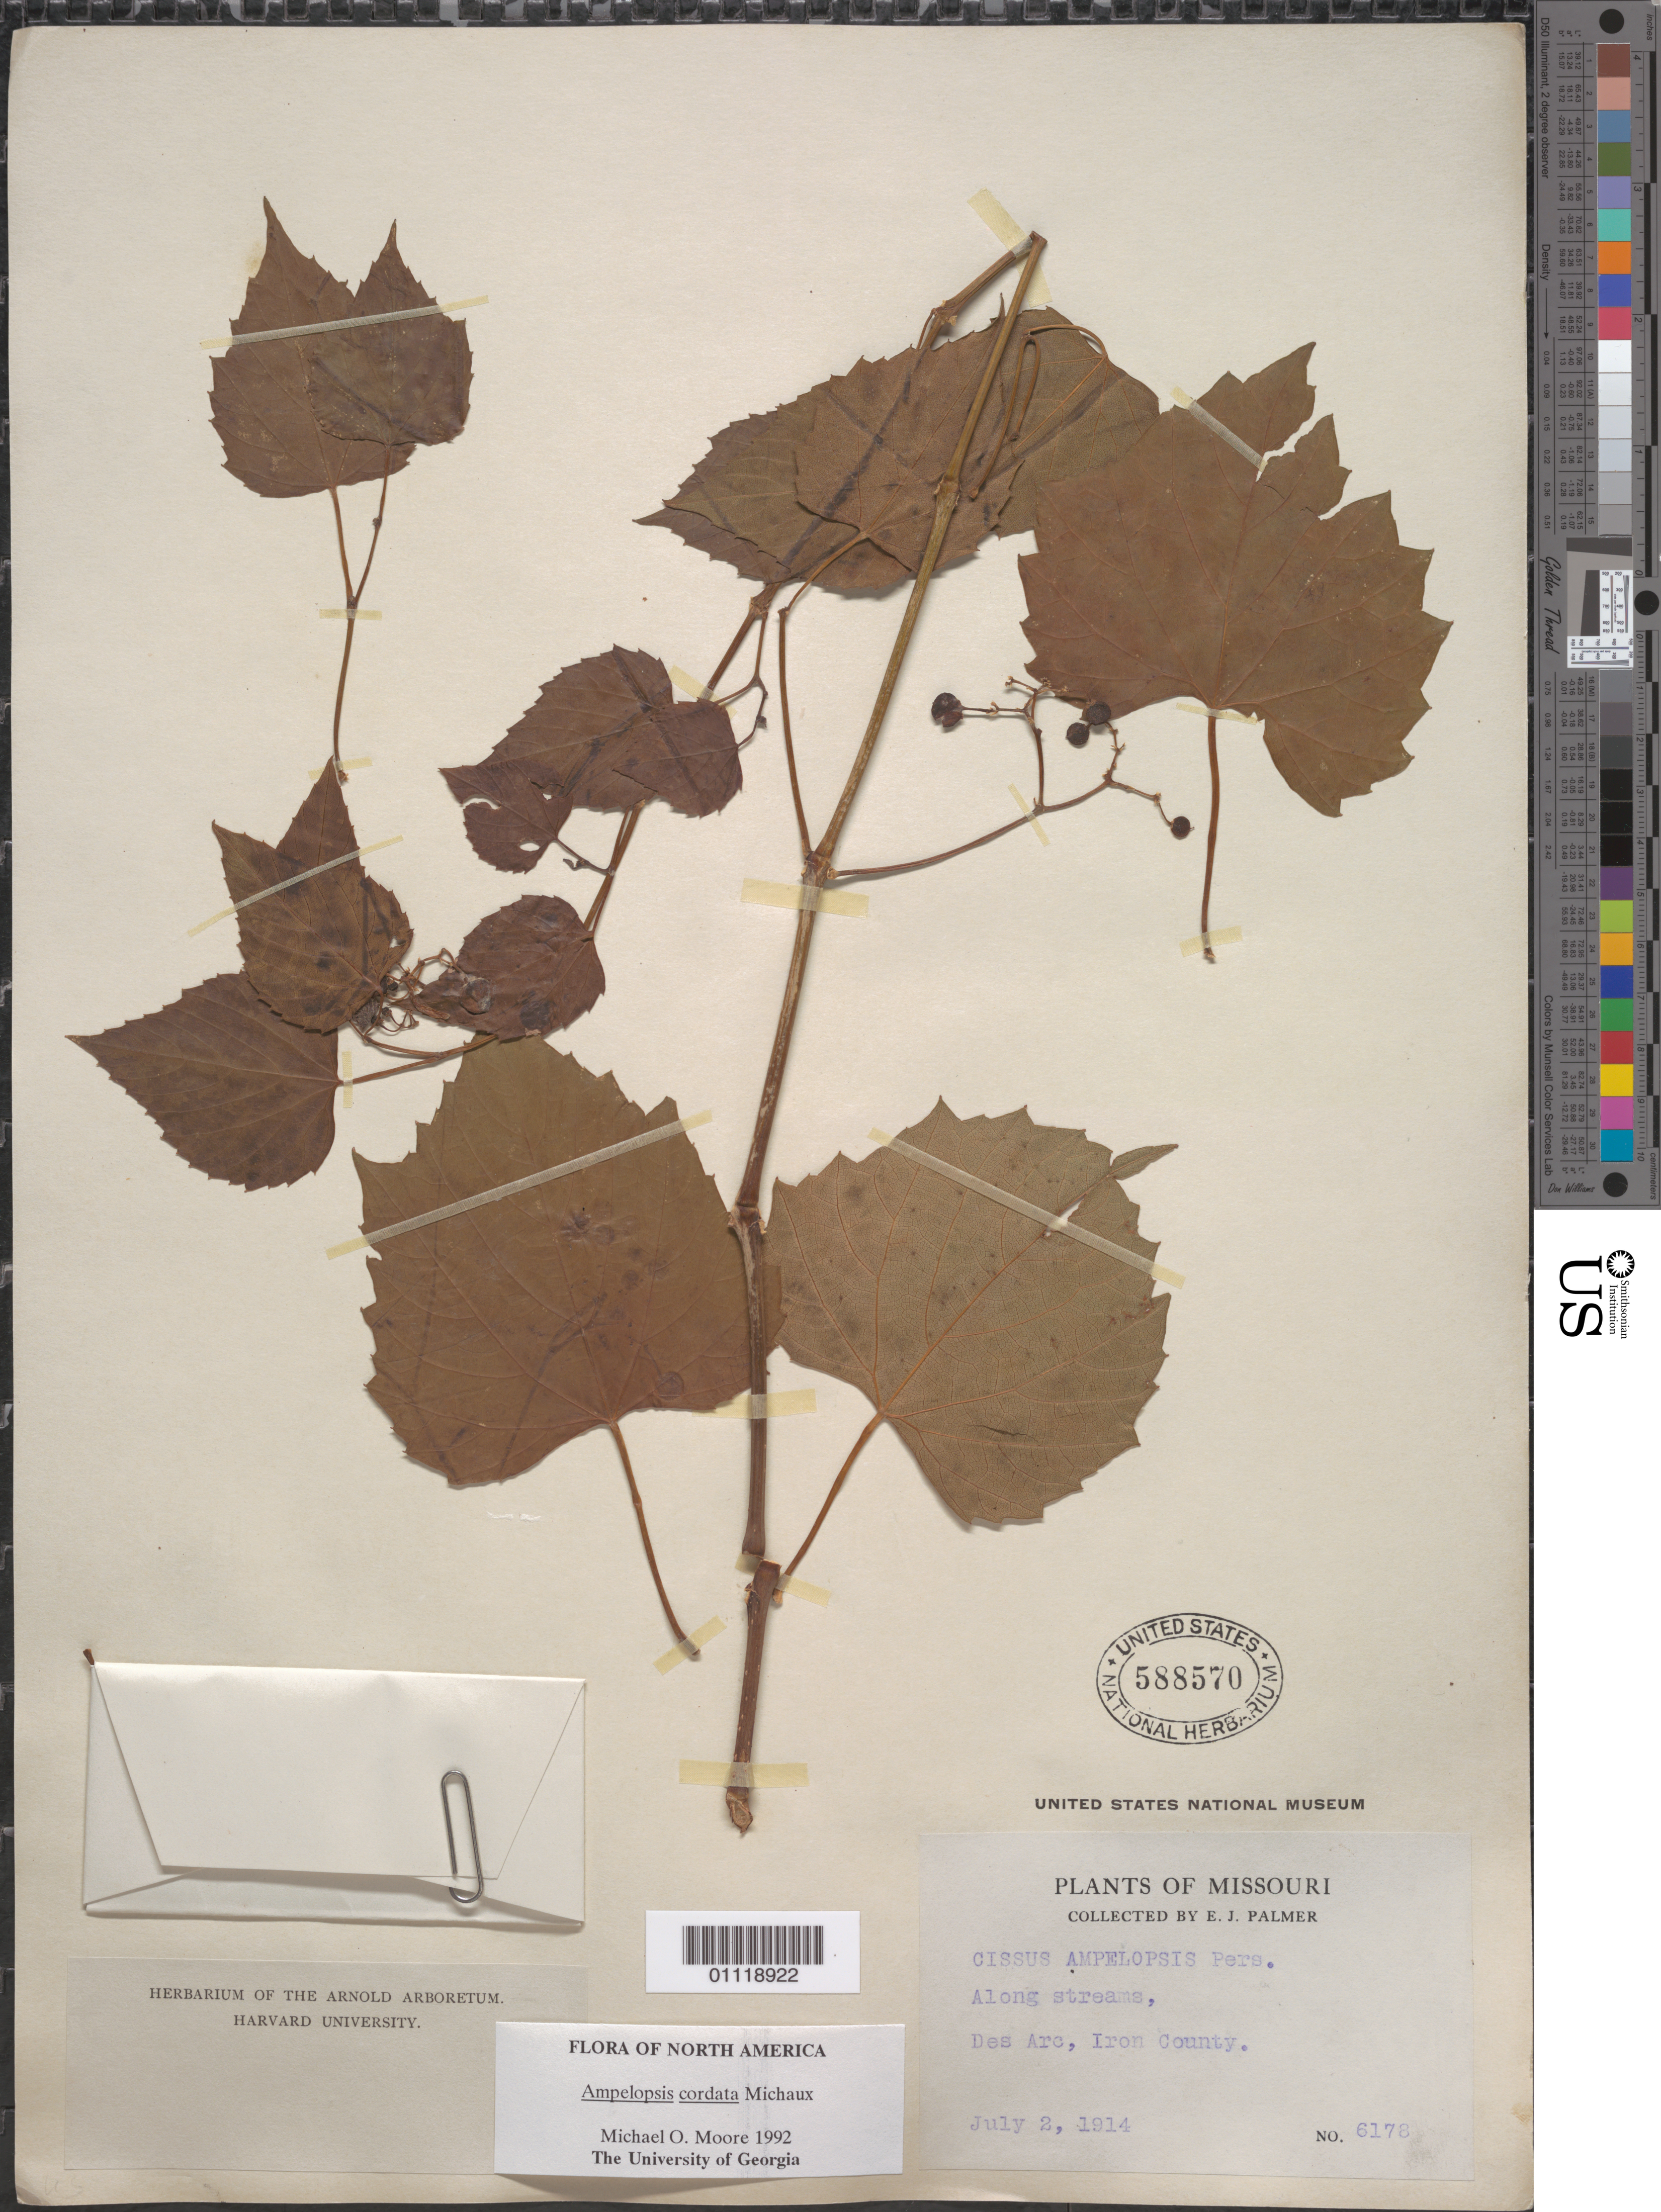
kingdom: Plantae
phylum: Tracheophyta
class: Magnoliopsida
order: Vitales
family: Vitaceae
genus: Ampelopsis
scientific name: Ampelopsis cordata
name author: Michx.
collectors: E. J. Palmer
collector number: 6178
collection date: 1914-07-02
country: United States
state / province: Missouri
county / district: Iron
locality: Des Arc.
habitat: Along streams.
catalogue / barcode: US 588570